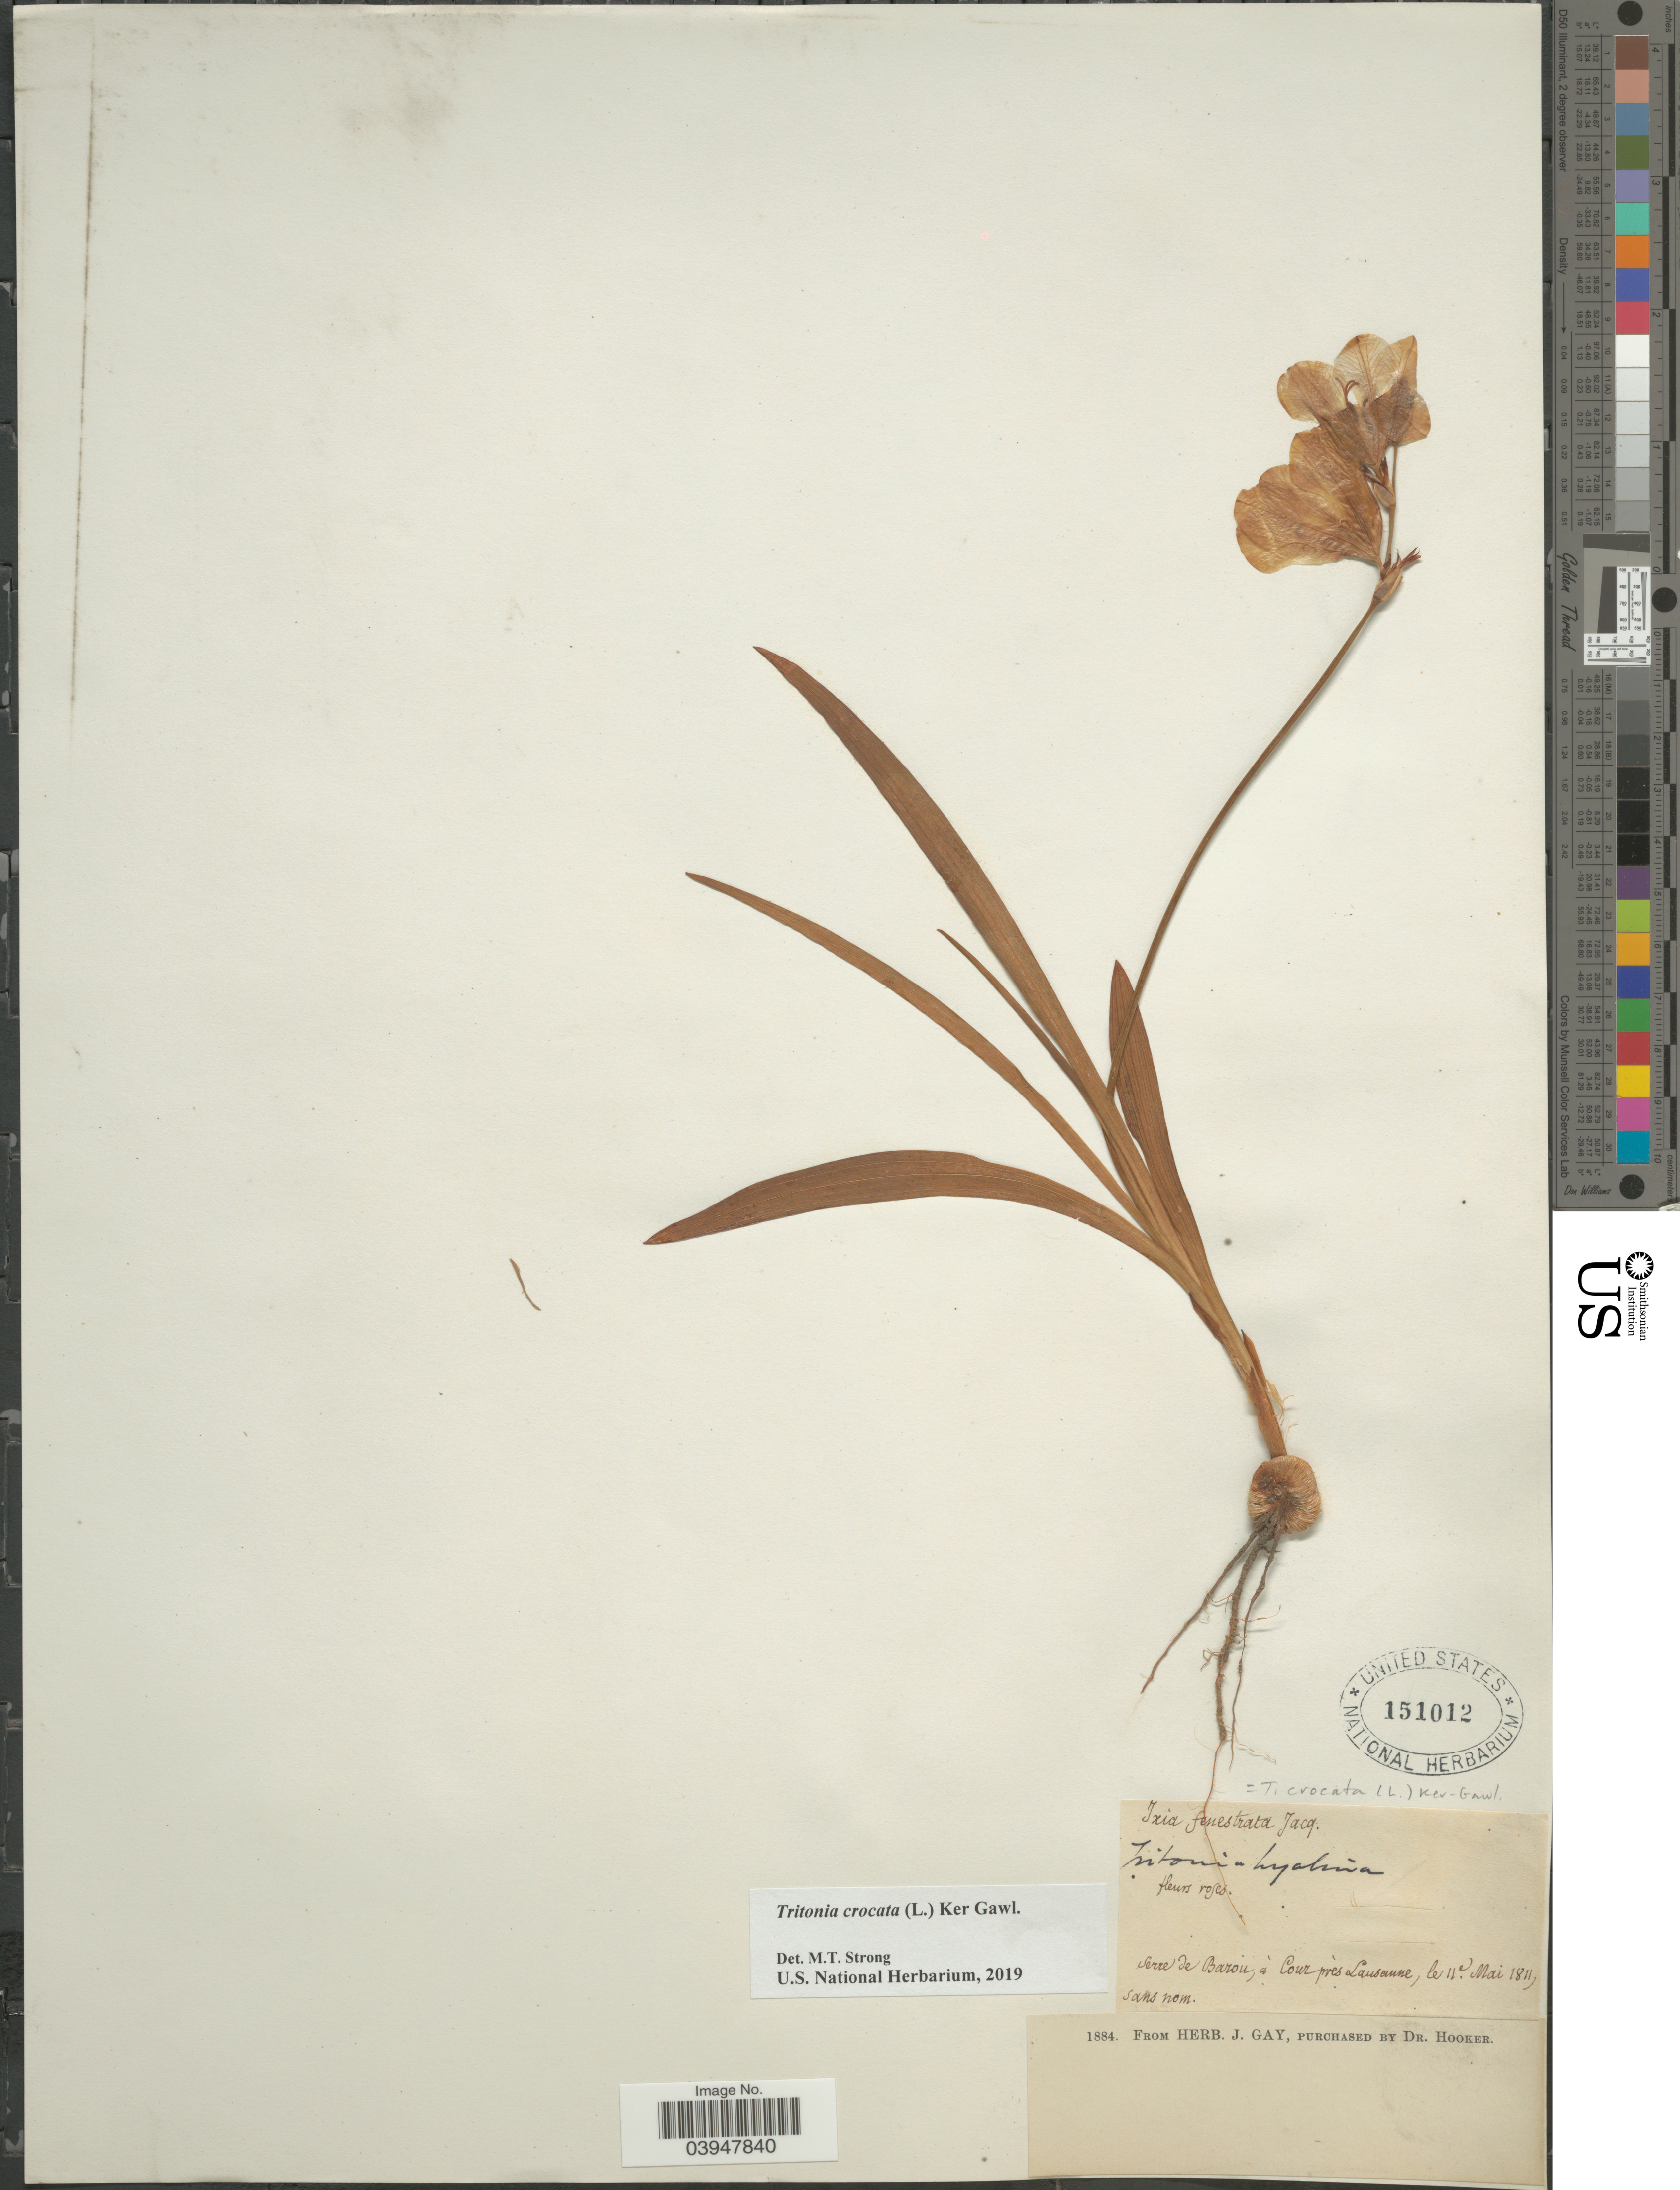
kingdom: Plantae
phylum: Tracheophyta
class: Liliopsida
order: Asparagales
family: Iridaceae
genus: Tritonia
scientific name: Tritonia crocata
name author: (L.) Ker Gawl.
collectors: ex herb. J. Gay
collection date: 1811-05-11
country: Switzerland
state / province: Vaud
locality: Serre de Baron, à Cout près Lausanne.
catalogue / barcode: US 151012